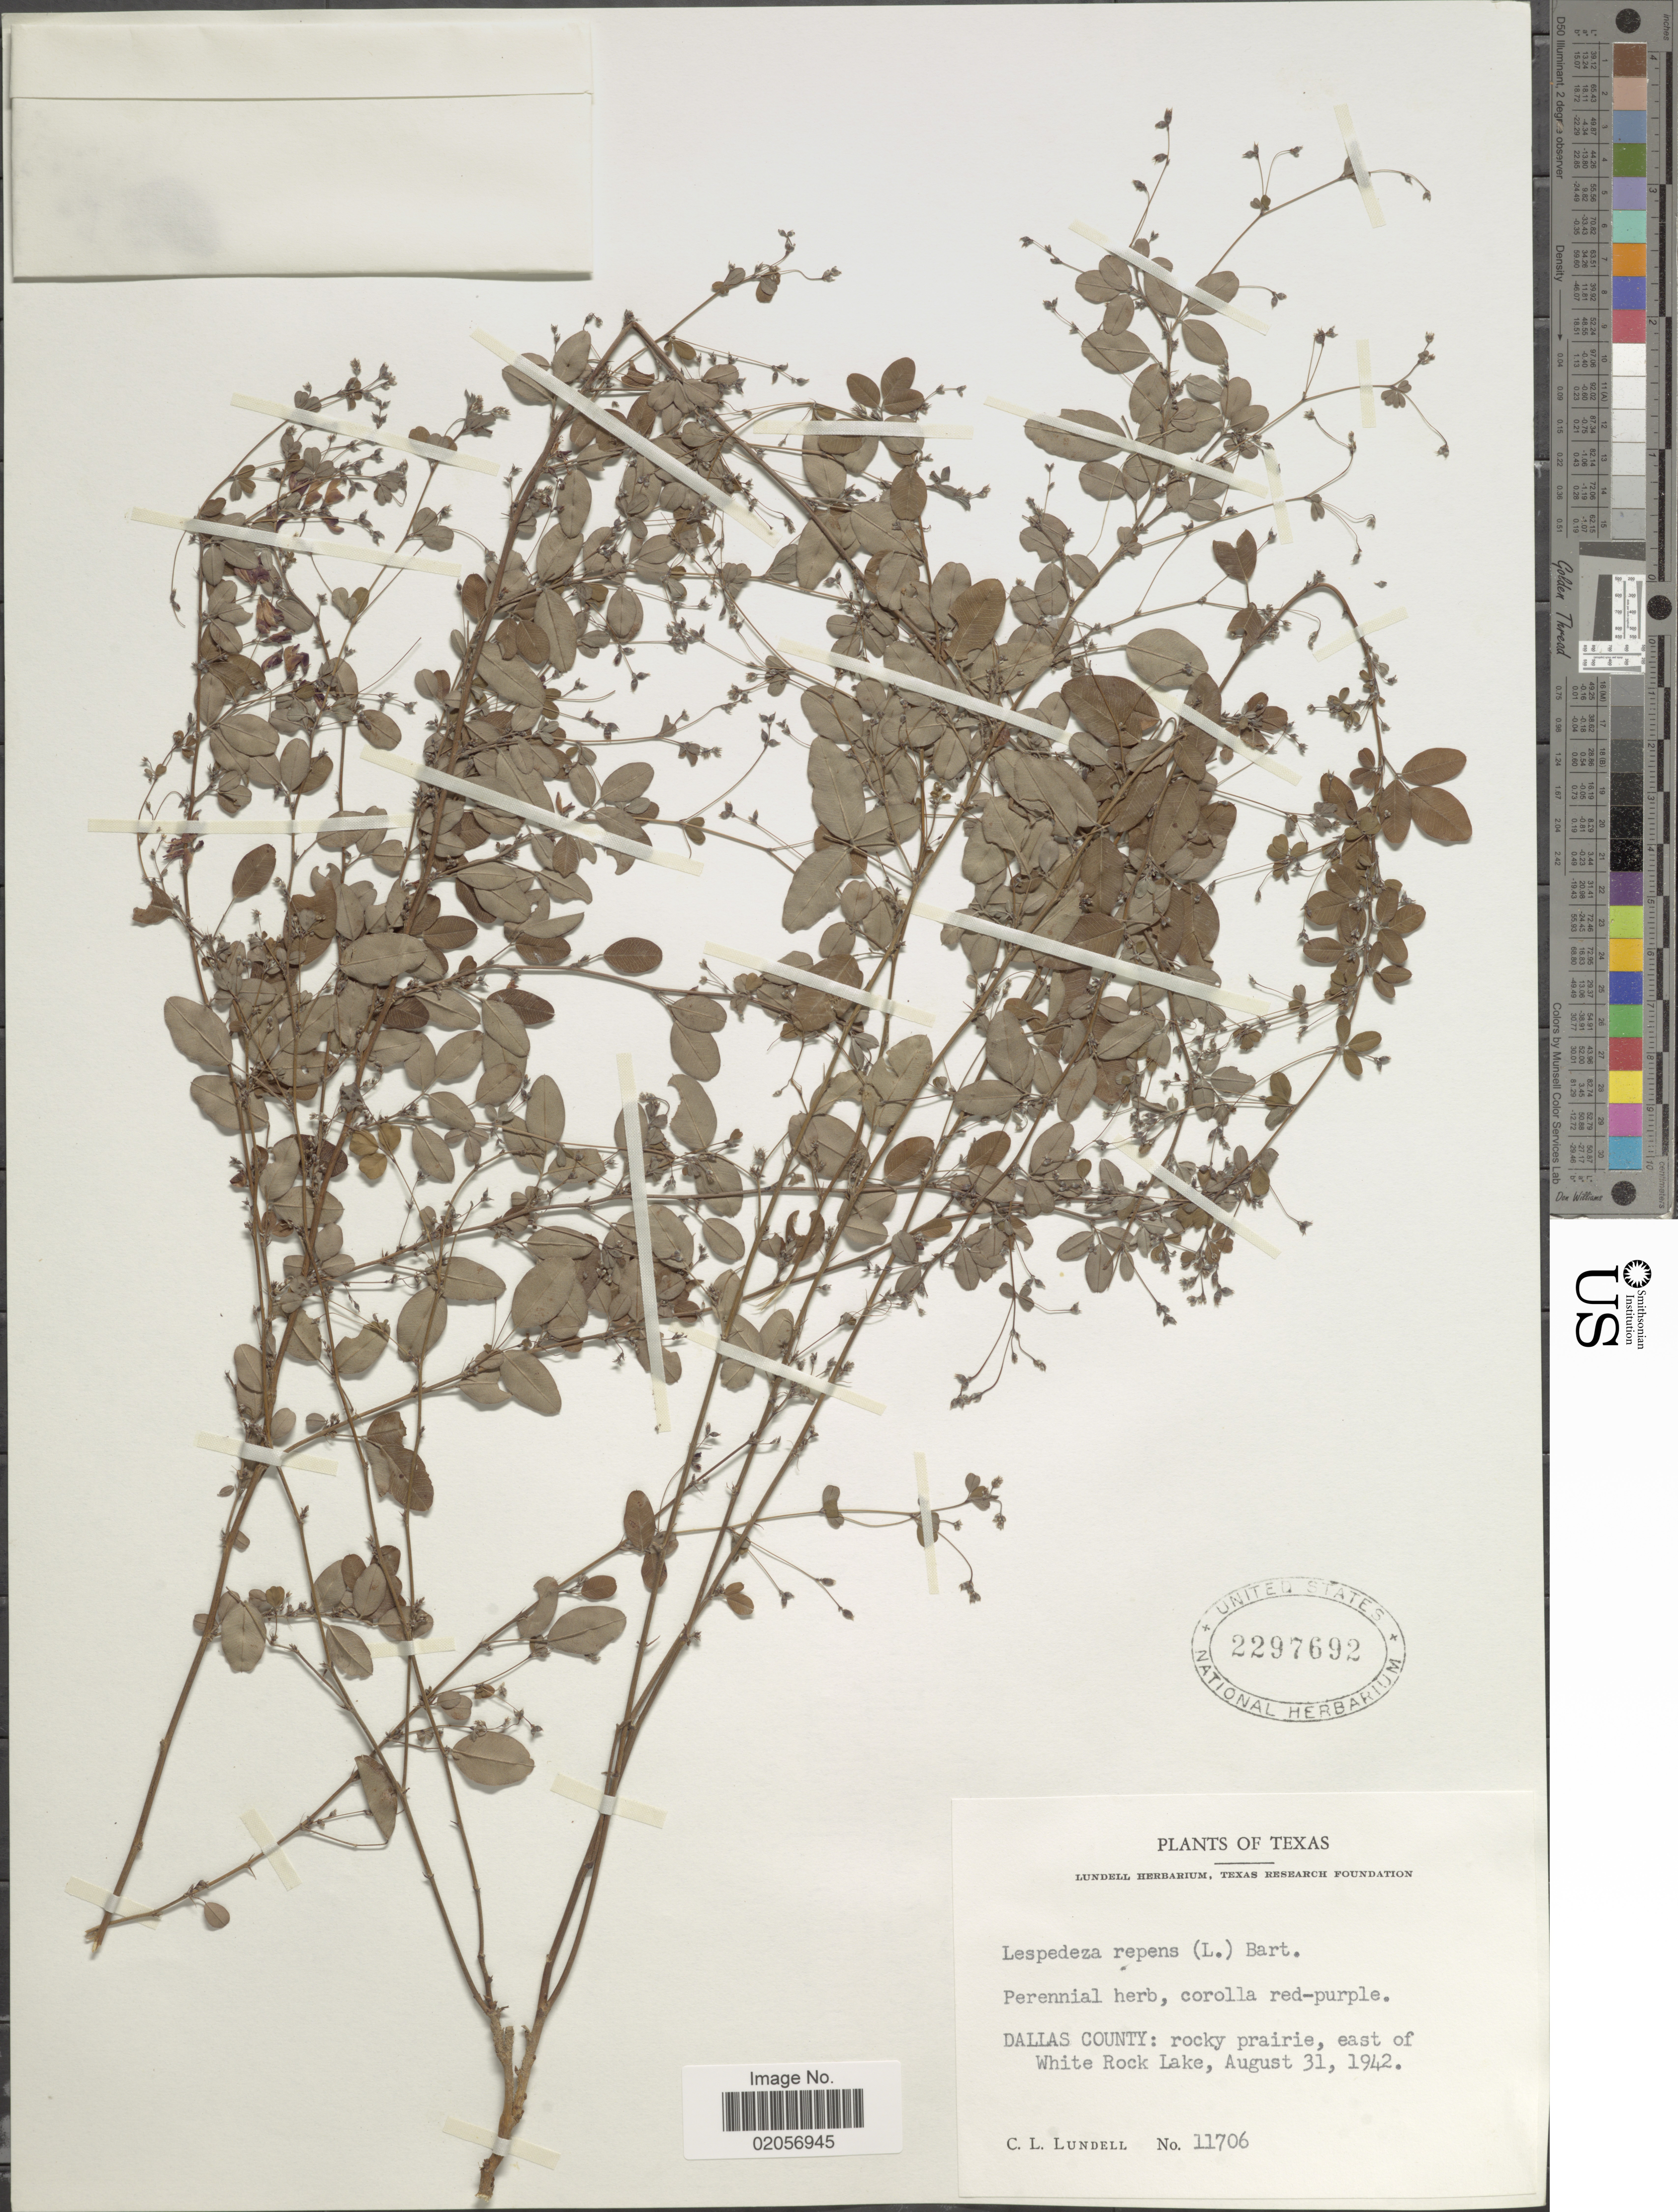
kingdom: Plantae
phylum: Tracheophyta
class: Magnoliopsida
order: Fabales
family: Fabaceae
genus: Lespedeza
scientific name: Lespedeza repens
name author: (L.) W.P.C. Barton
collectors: C. L. Lundell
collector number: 11706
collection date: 1942-08-31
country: United States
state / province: Texas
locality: Dallas County: rocky prairie, east of White Rock Lake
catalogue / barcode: US 2297692